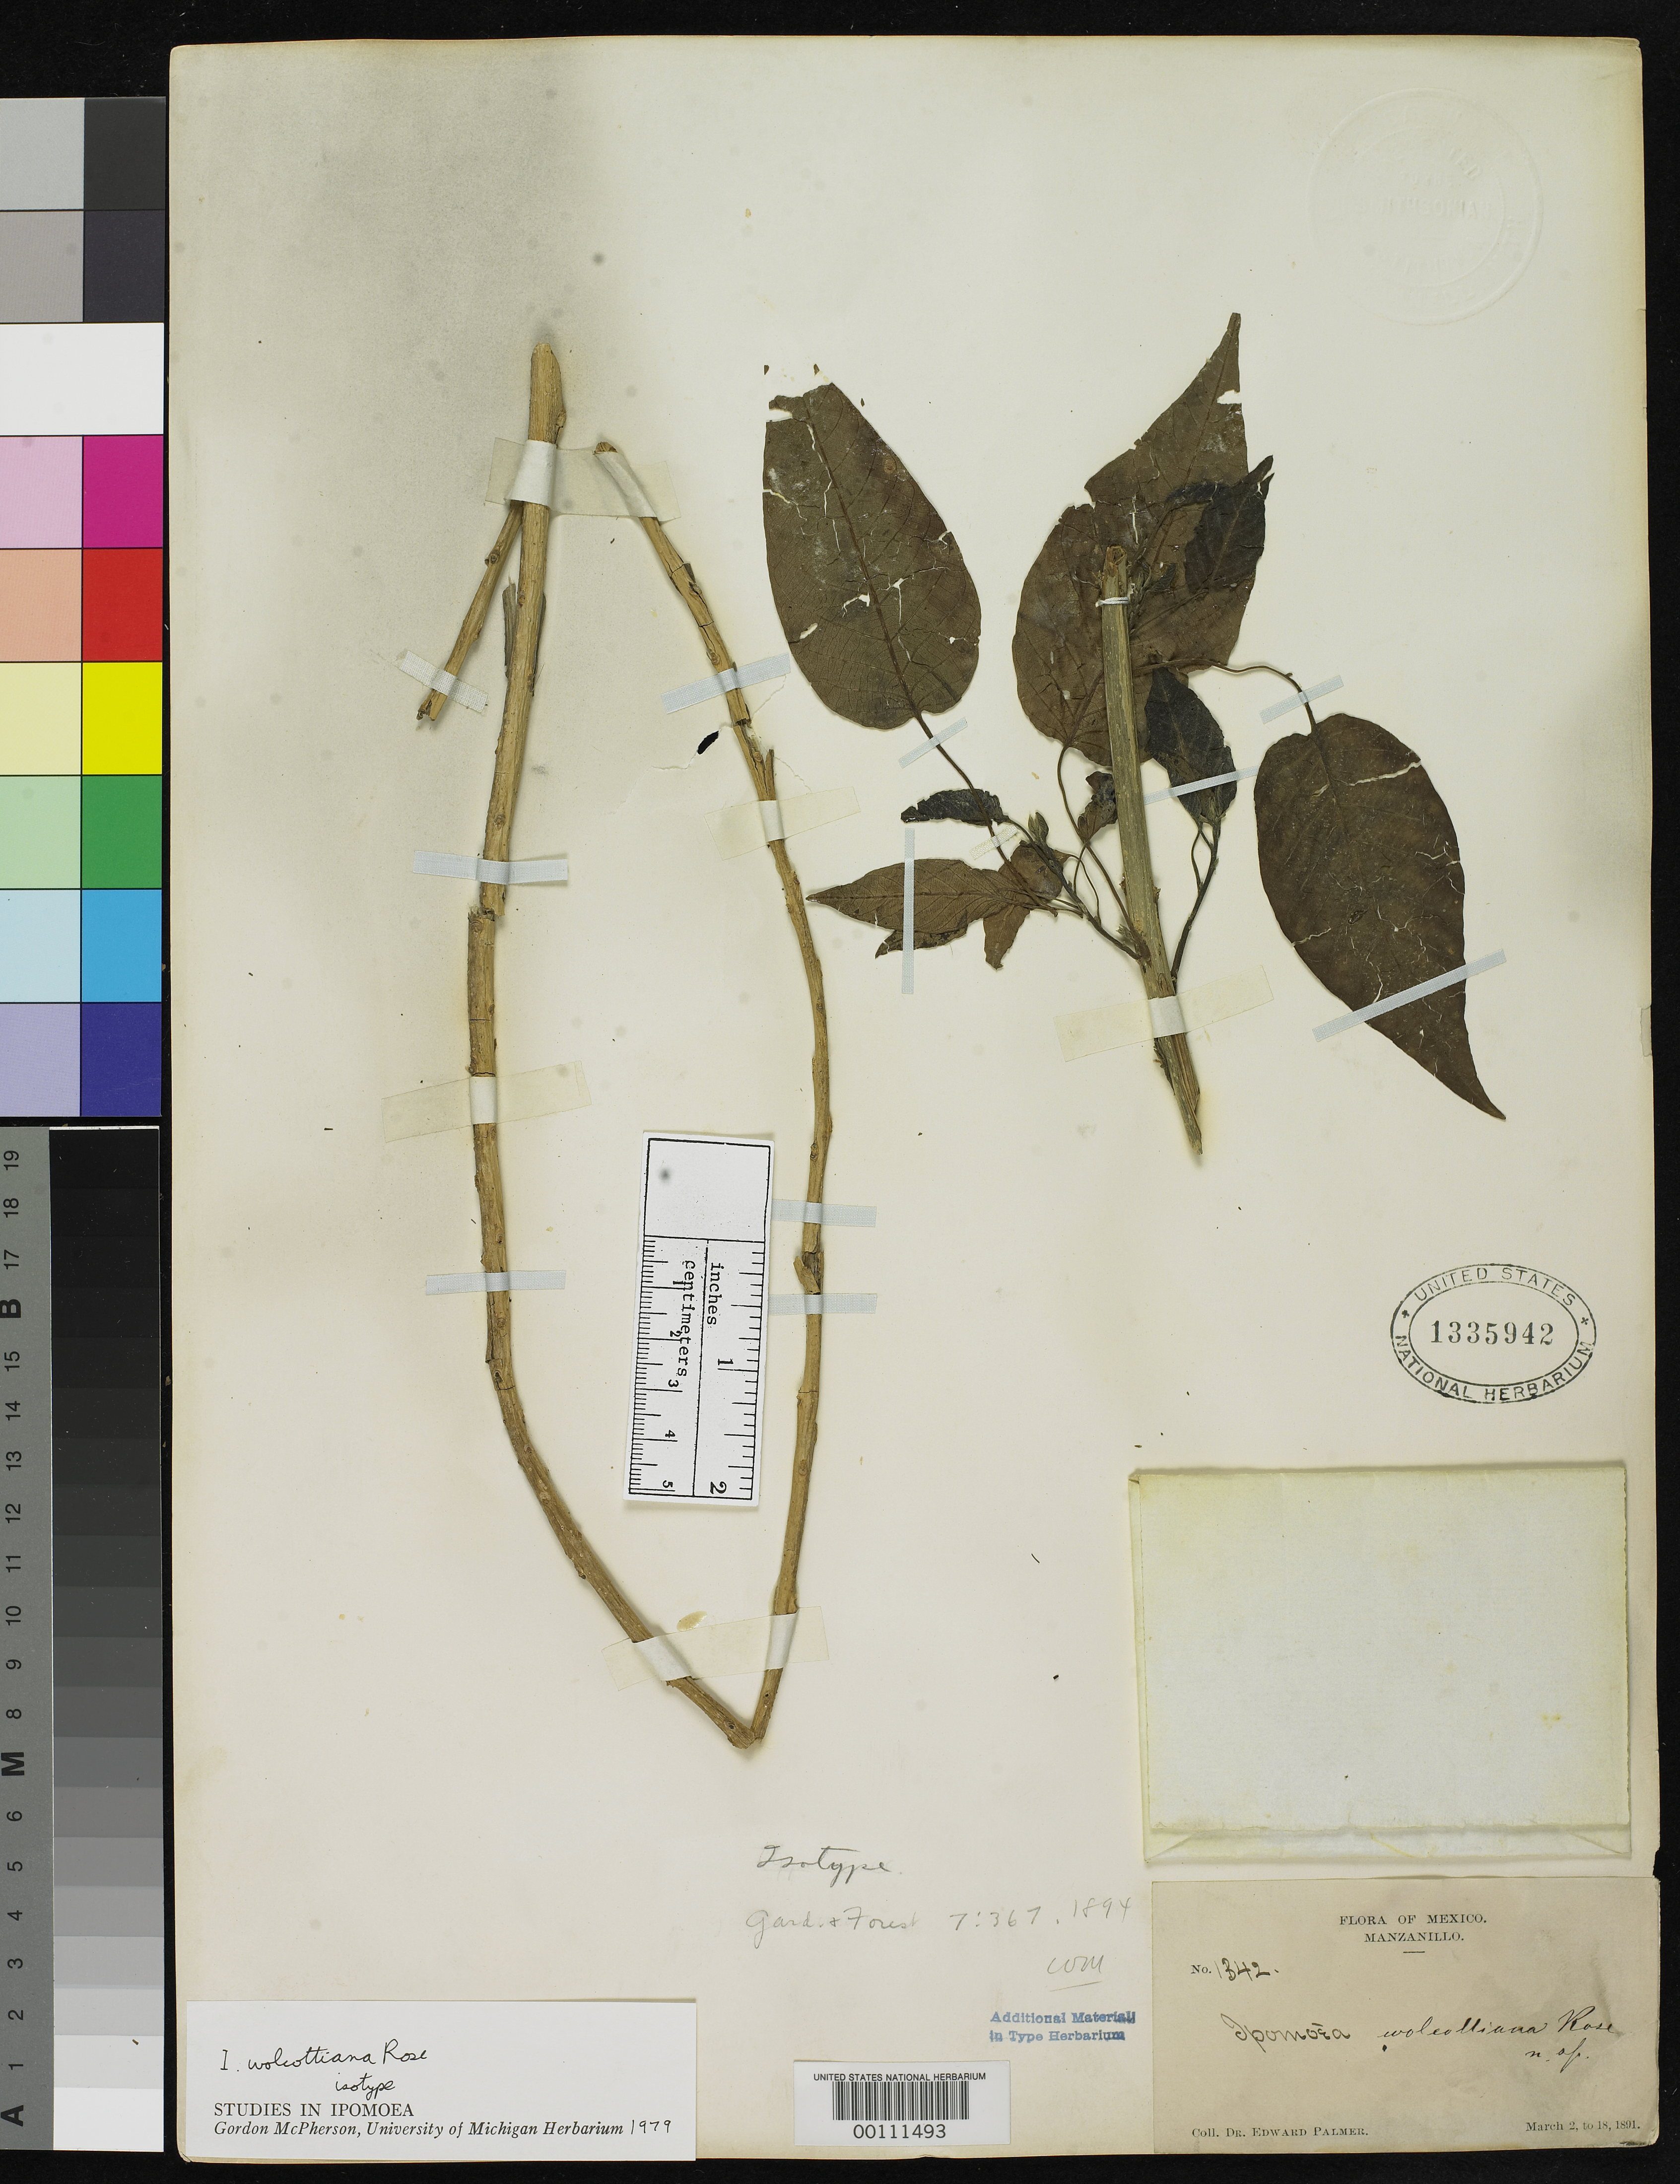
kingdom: Plantae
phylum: Tracheophyta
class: Magnoliopsida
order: Solanales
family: Convolvulaceae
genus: Ipomoea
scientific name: Ipomoea wolcottiana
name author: Rose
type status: Isotype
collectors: E. Palmer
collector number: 1342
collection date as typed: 02 Mar 1891 to 18 Mar 1891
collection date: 1891-03-02/1891-03-18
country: Mexico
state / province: Colima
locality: Manzanillo.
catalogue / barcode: US 1335942